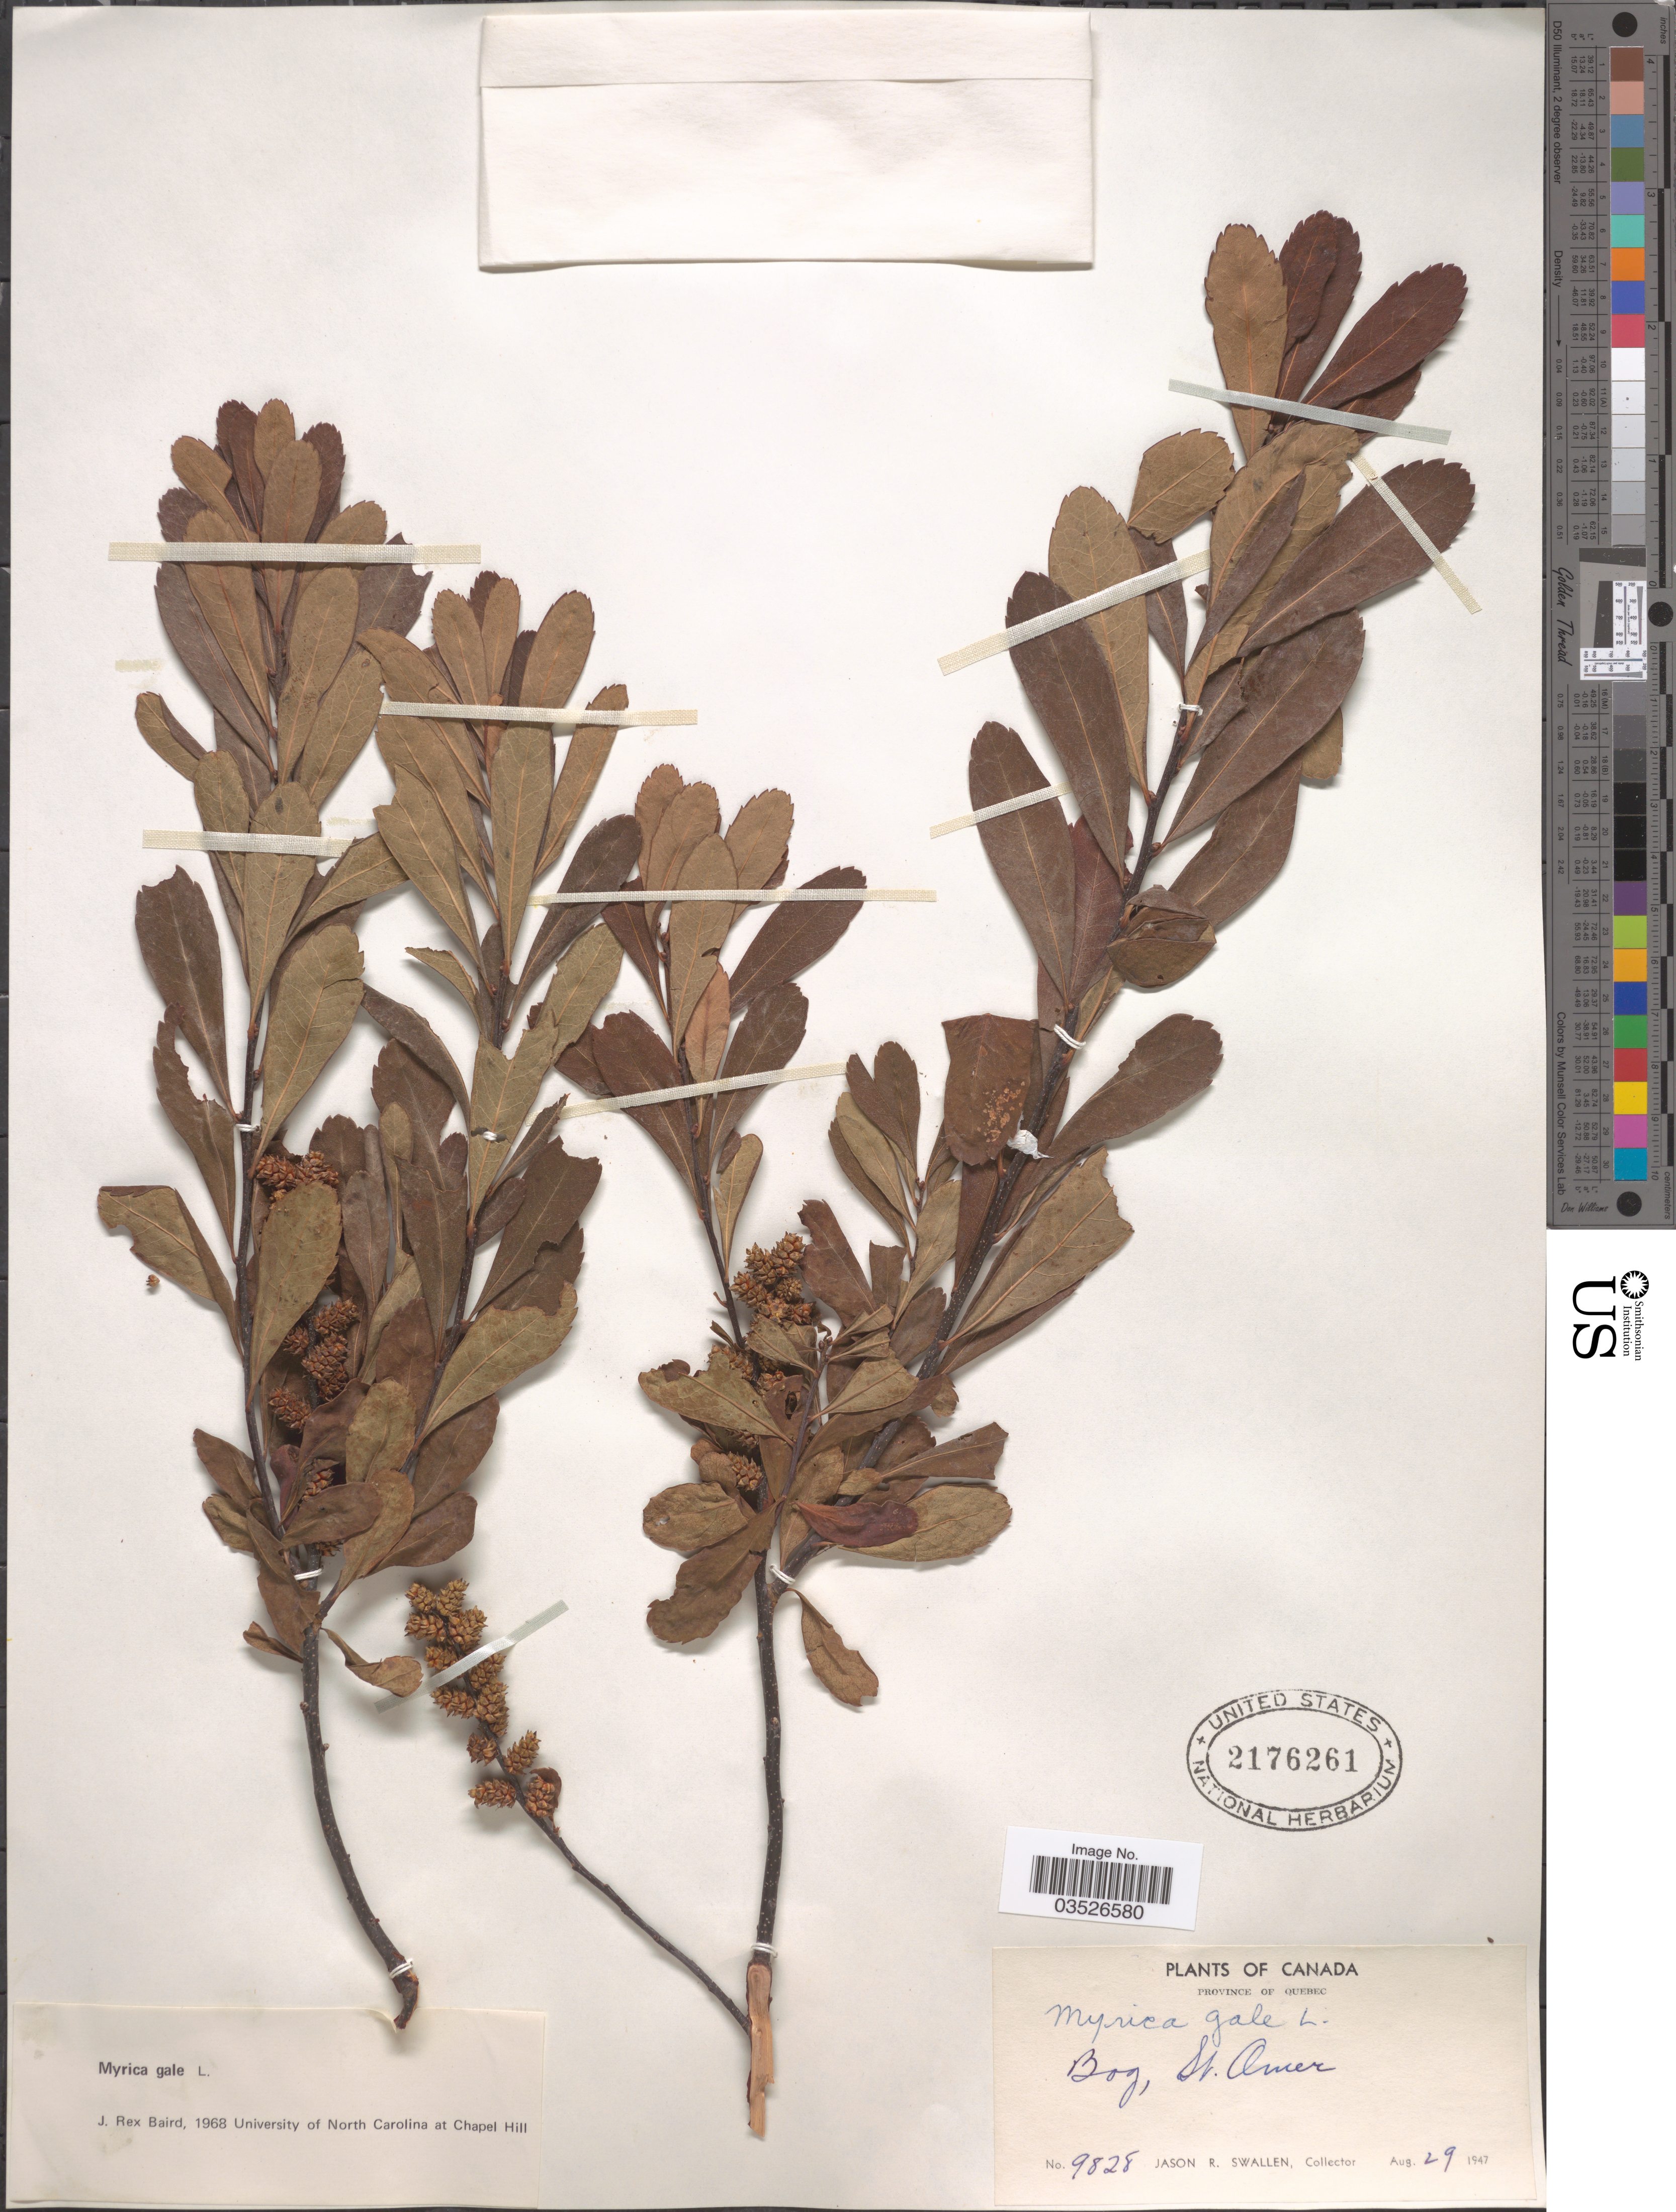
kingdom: Plantae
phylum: Tracheophyta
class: Magnoliopsida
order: Fagales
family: Myricaceae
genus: Myrica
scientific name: Myrica gale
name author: L.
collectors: J. R. Swallen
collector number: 9828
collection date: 1947-08-29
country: Canada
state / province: Quebec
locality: Bog, St. Amer.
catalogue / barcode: US 2176261